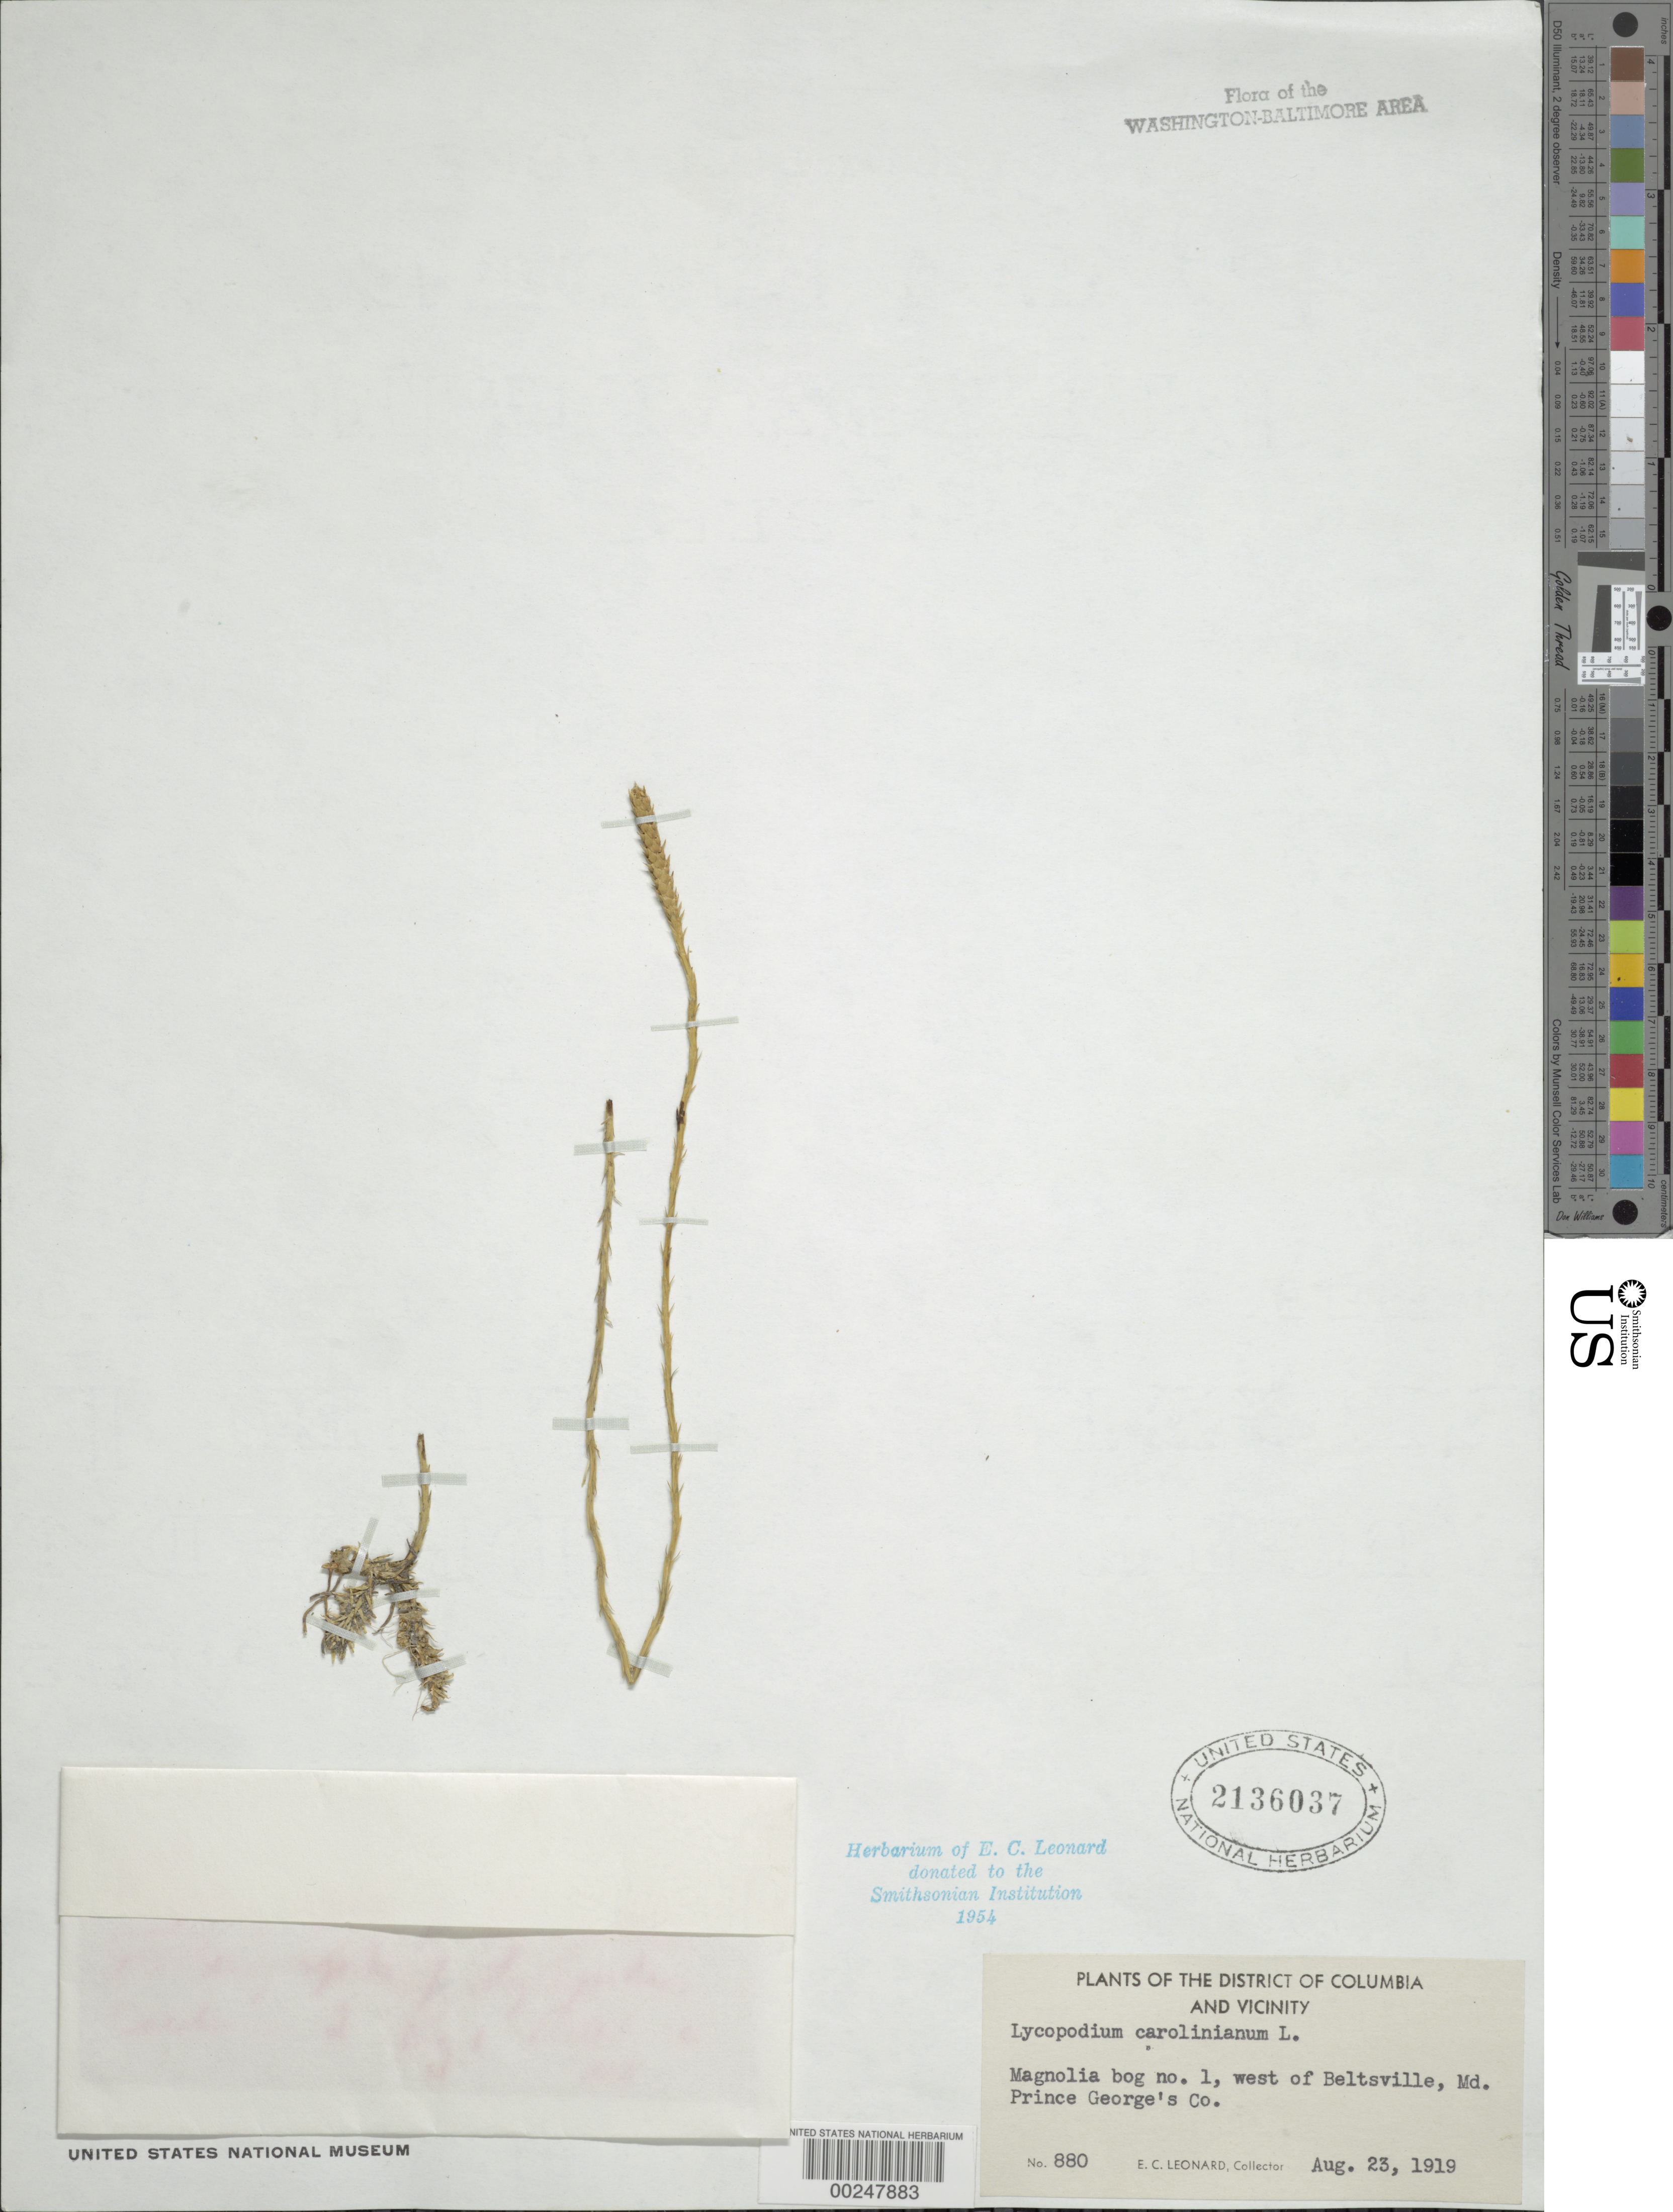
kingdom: Plantae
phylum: Tracheophyta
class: Lycopodiopsida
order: Lycopodiales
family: Lycopodiaceae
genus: Pseudolycopodiella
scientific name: Pseudolycopodiella caroliniana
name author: (L.) Holub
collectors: E. C. Leonard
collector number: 880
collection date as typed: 23 Aug 1919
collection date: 1919-08-23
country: United States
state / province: Maryland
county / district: Prince George's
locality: Magnolia Bog, west of Beltsville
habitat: Bog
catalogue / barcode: US 2136037